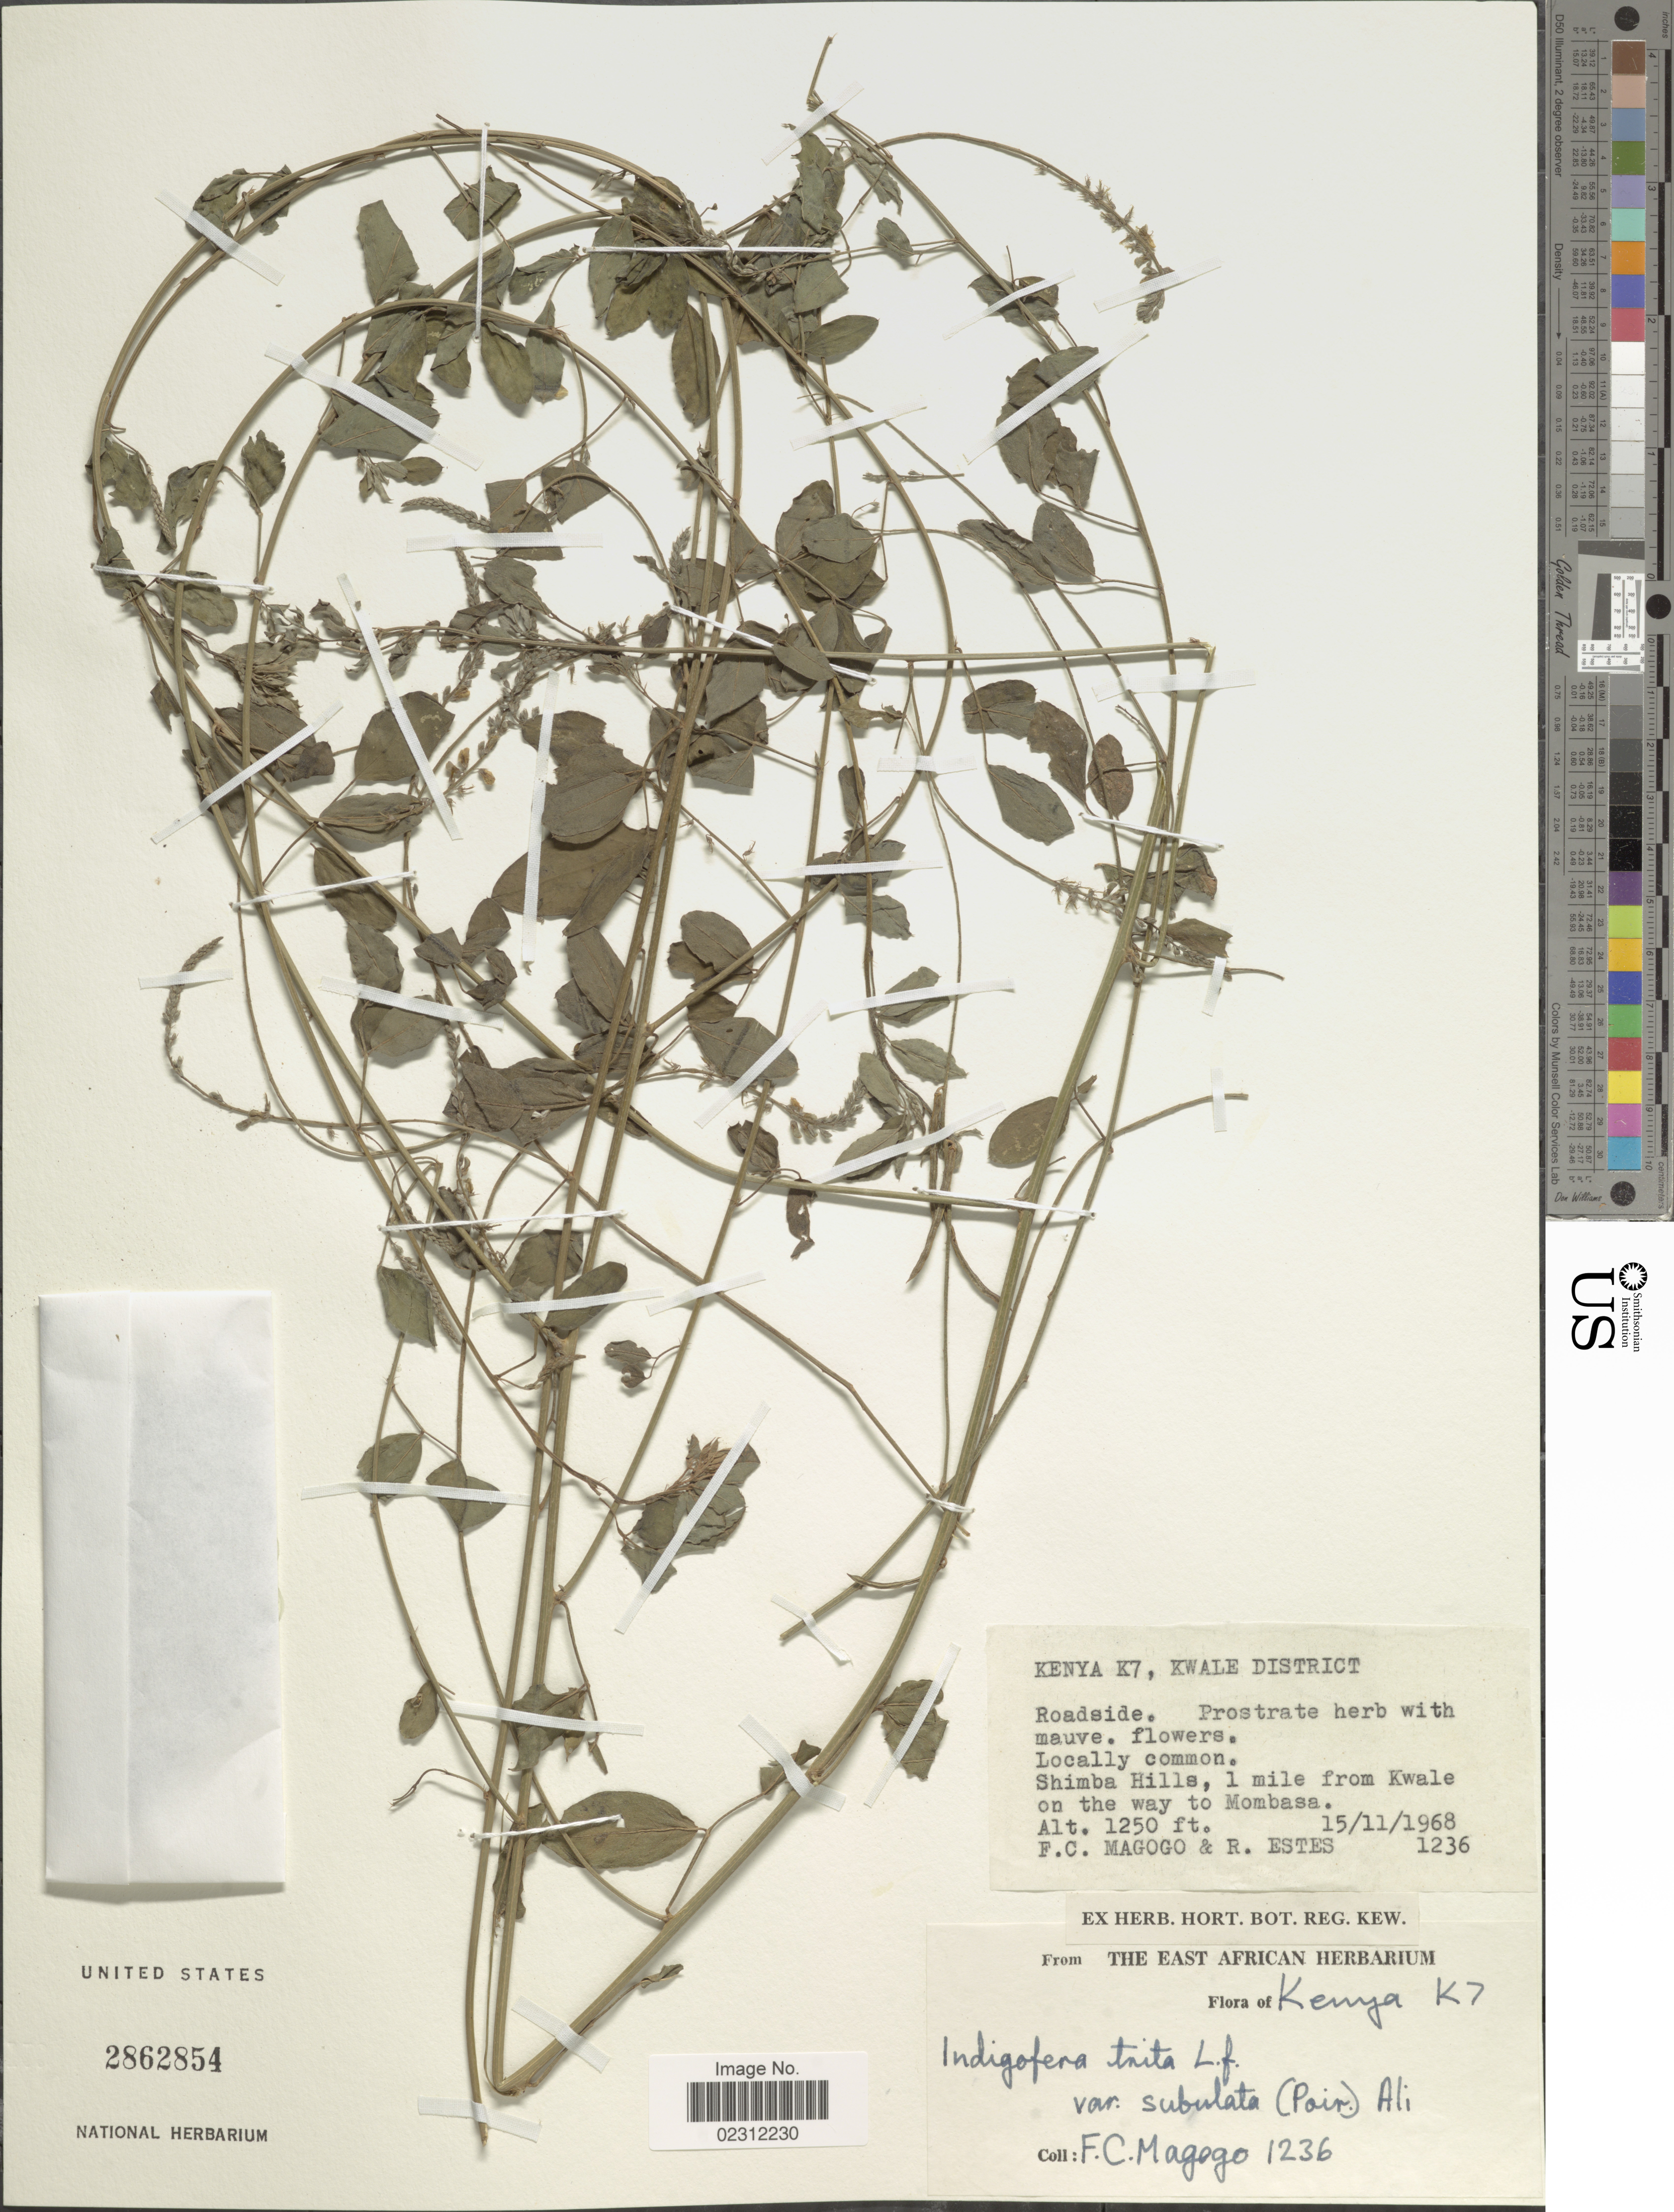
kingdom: Plantae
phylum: Tracheophyta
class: Magnoliopsida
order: Fabales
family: Fabaceae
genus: Indigofera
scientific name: Indigofera tristis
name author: E. Mey.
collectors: F. Magogo & R. Estes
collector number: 1236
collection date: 1968-11-15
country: Kenya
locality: Kwale District, Shimba Hills, 1 mile from Kwale on the way to Mombasa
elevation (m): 381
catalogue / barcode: US 2862854